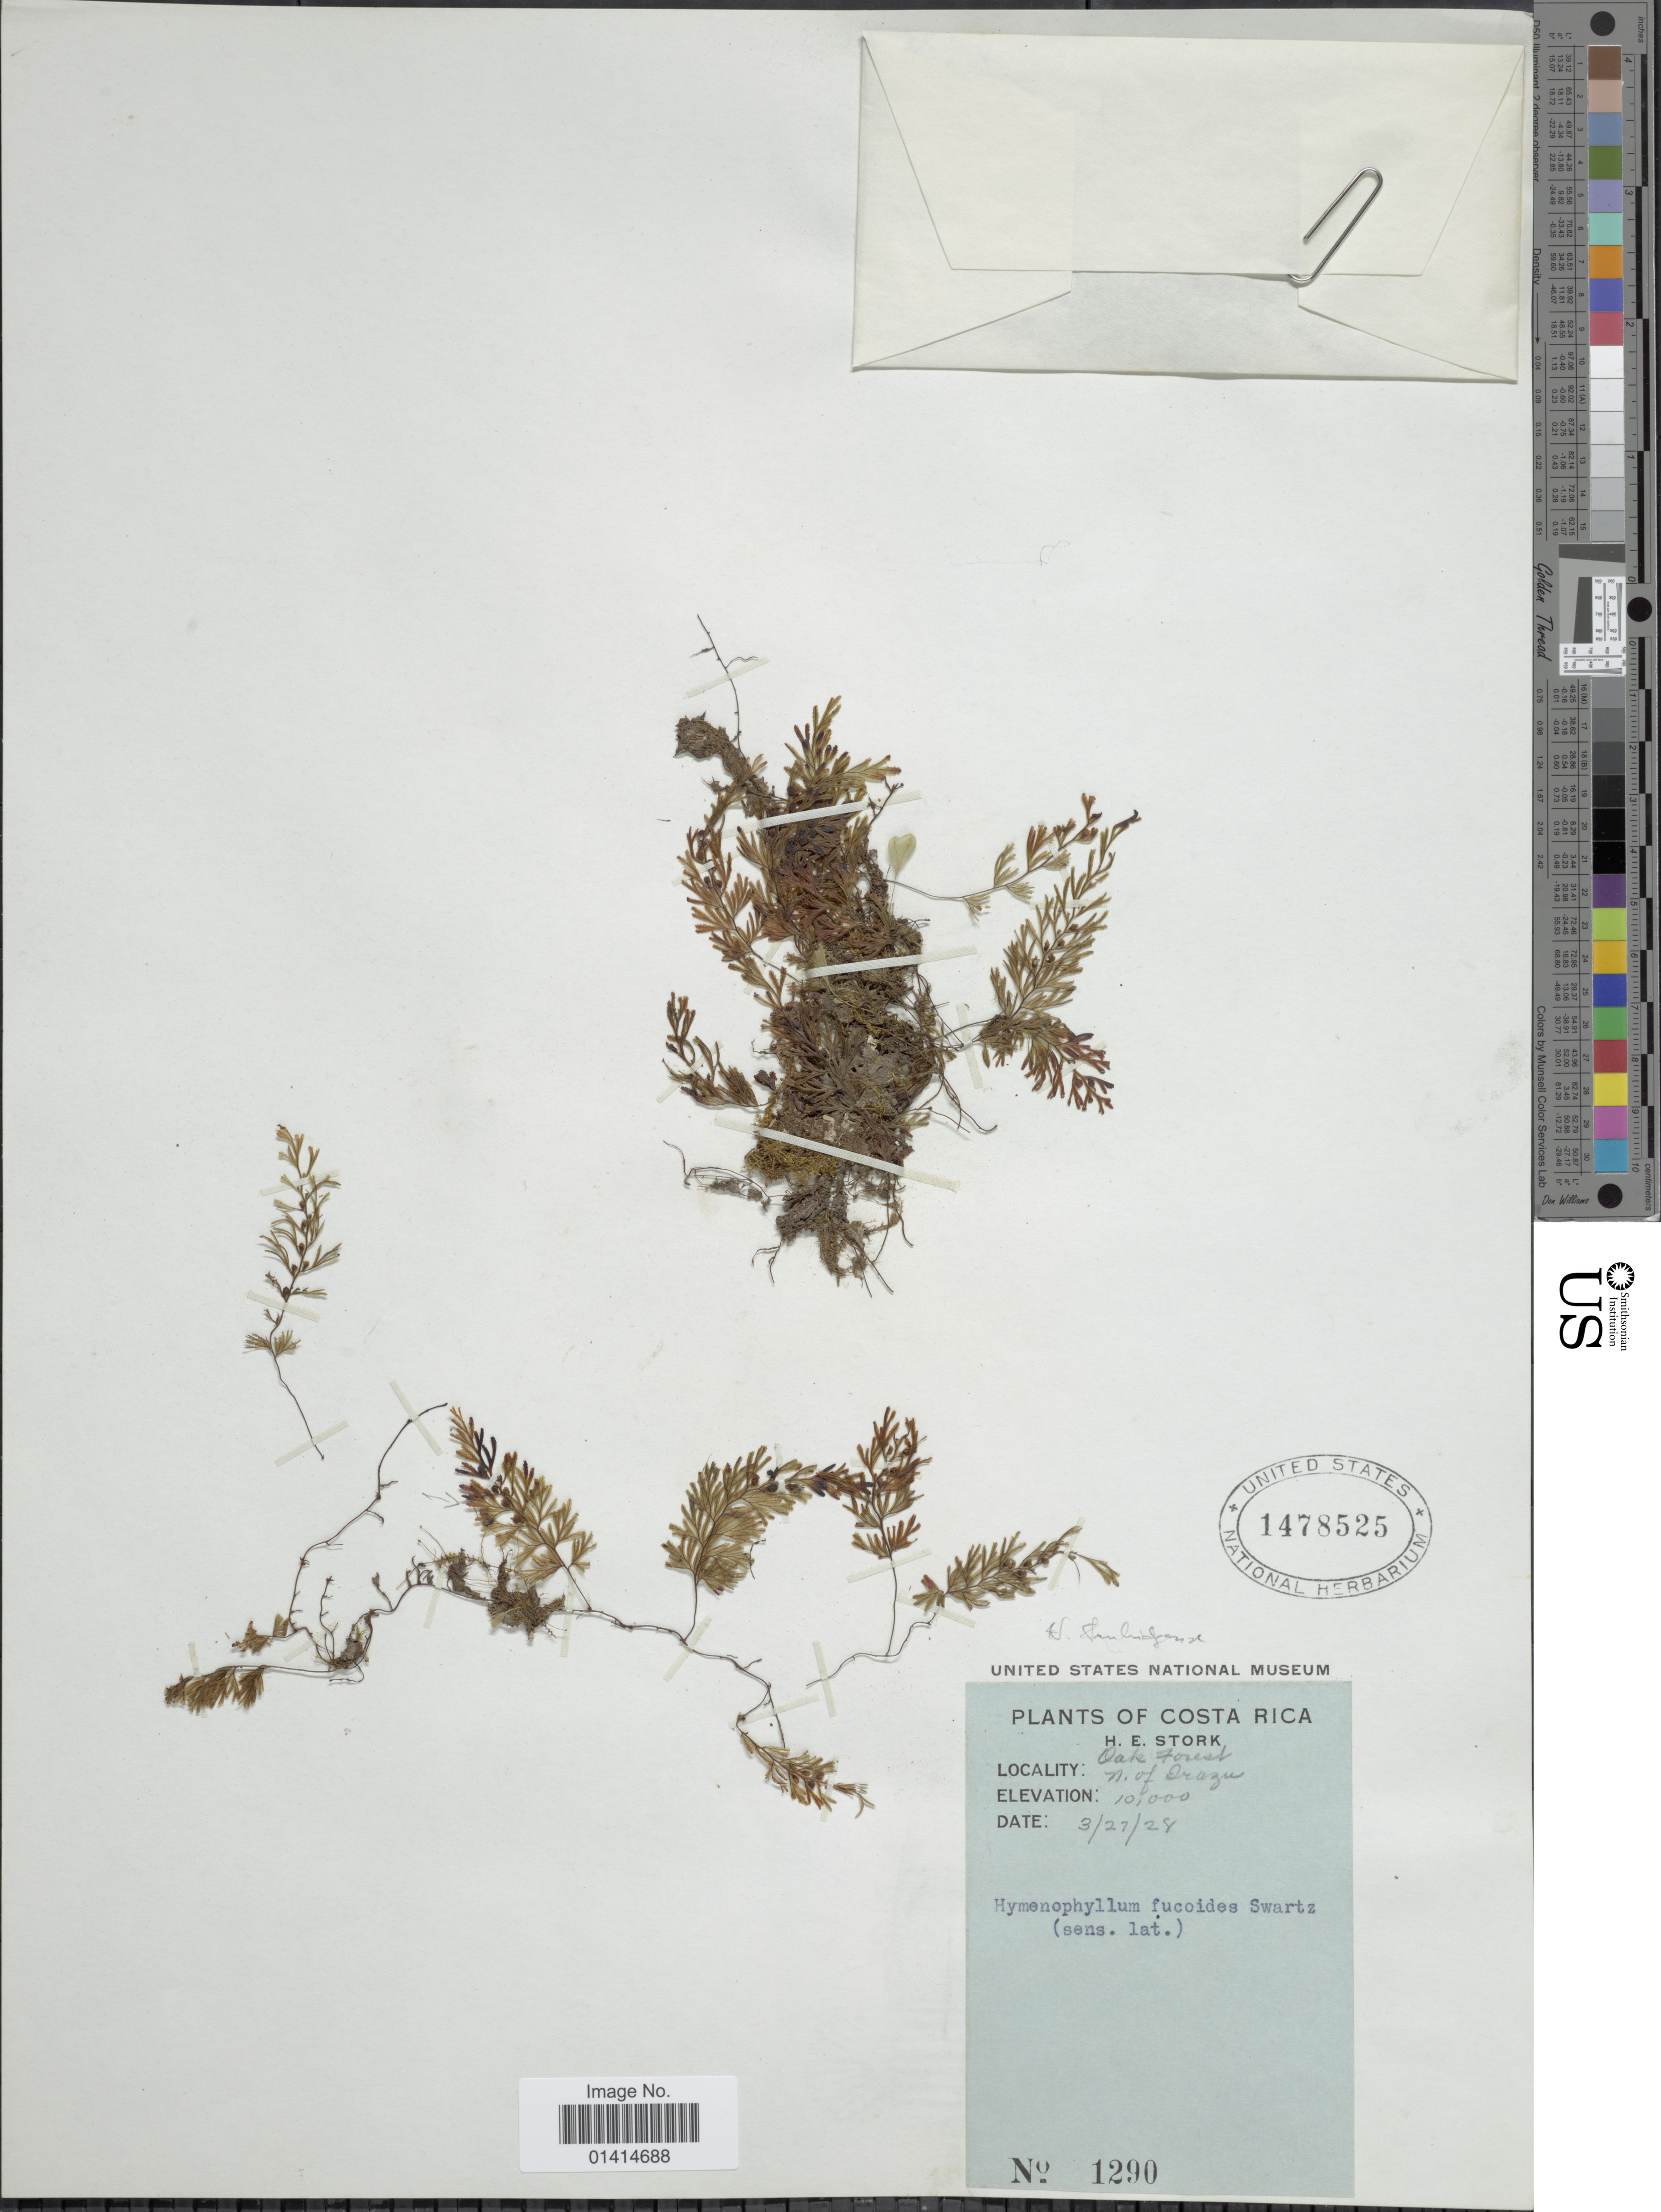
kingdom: Plantae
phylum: Tracheophyta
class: Polypodiopsida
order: Hymenophyllales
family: Hymenophyllaceae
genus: Hymenophyllum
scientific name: Hymenophyllum tunbrigense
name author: (L.) Small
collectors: H. E. Stork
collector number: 1290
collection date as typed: Transcribed d/m/y: 27/3/28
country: Costa Rica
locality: Oak Forest, N. of Irazú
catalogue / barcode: US 1478525